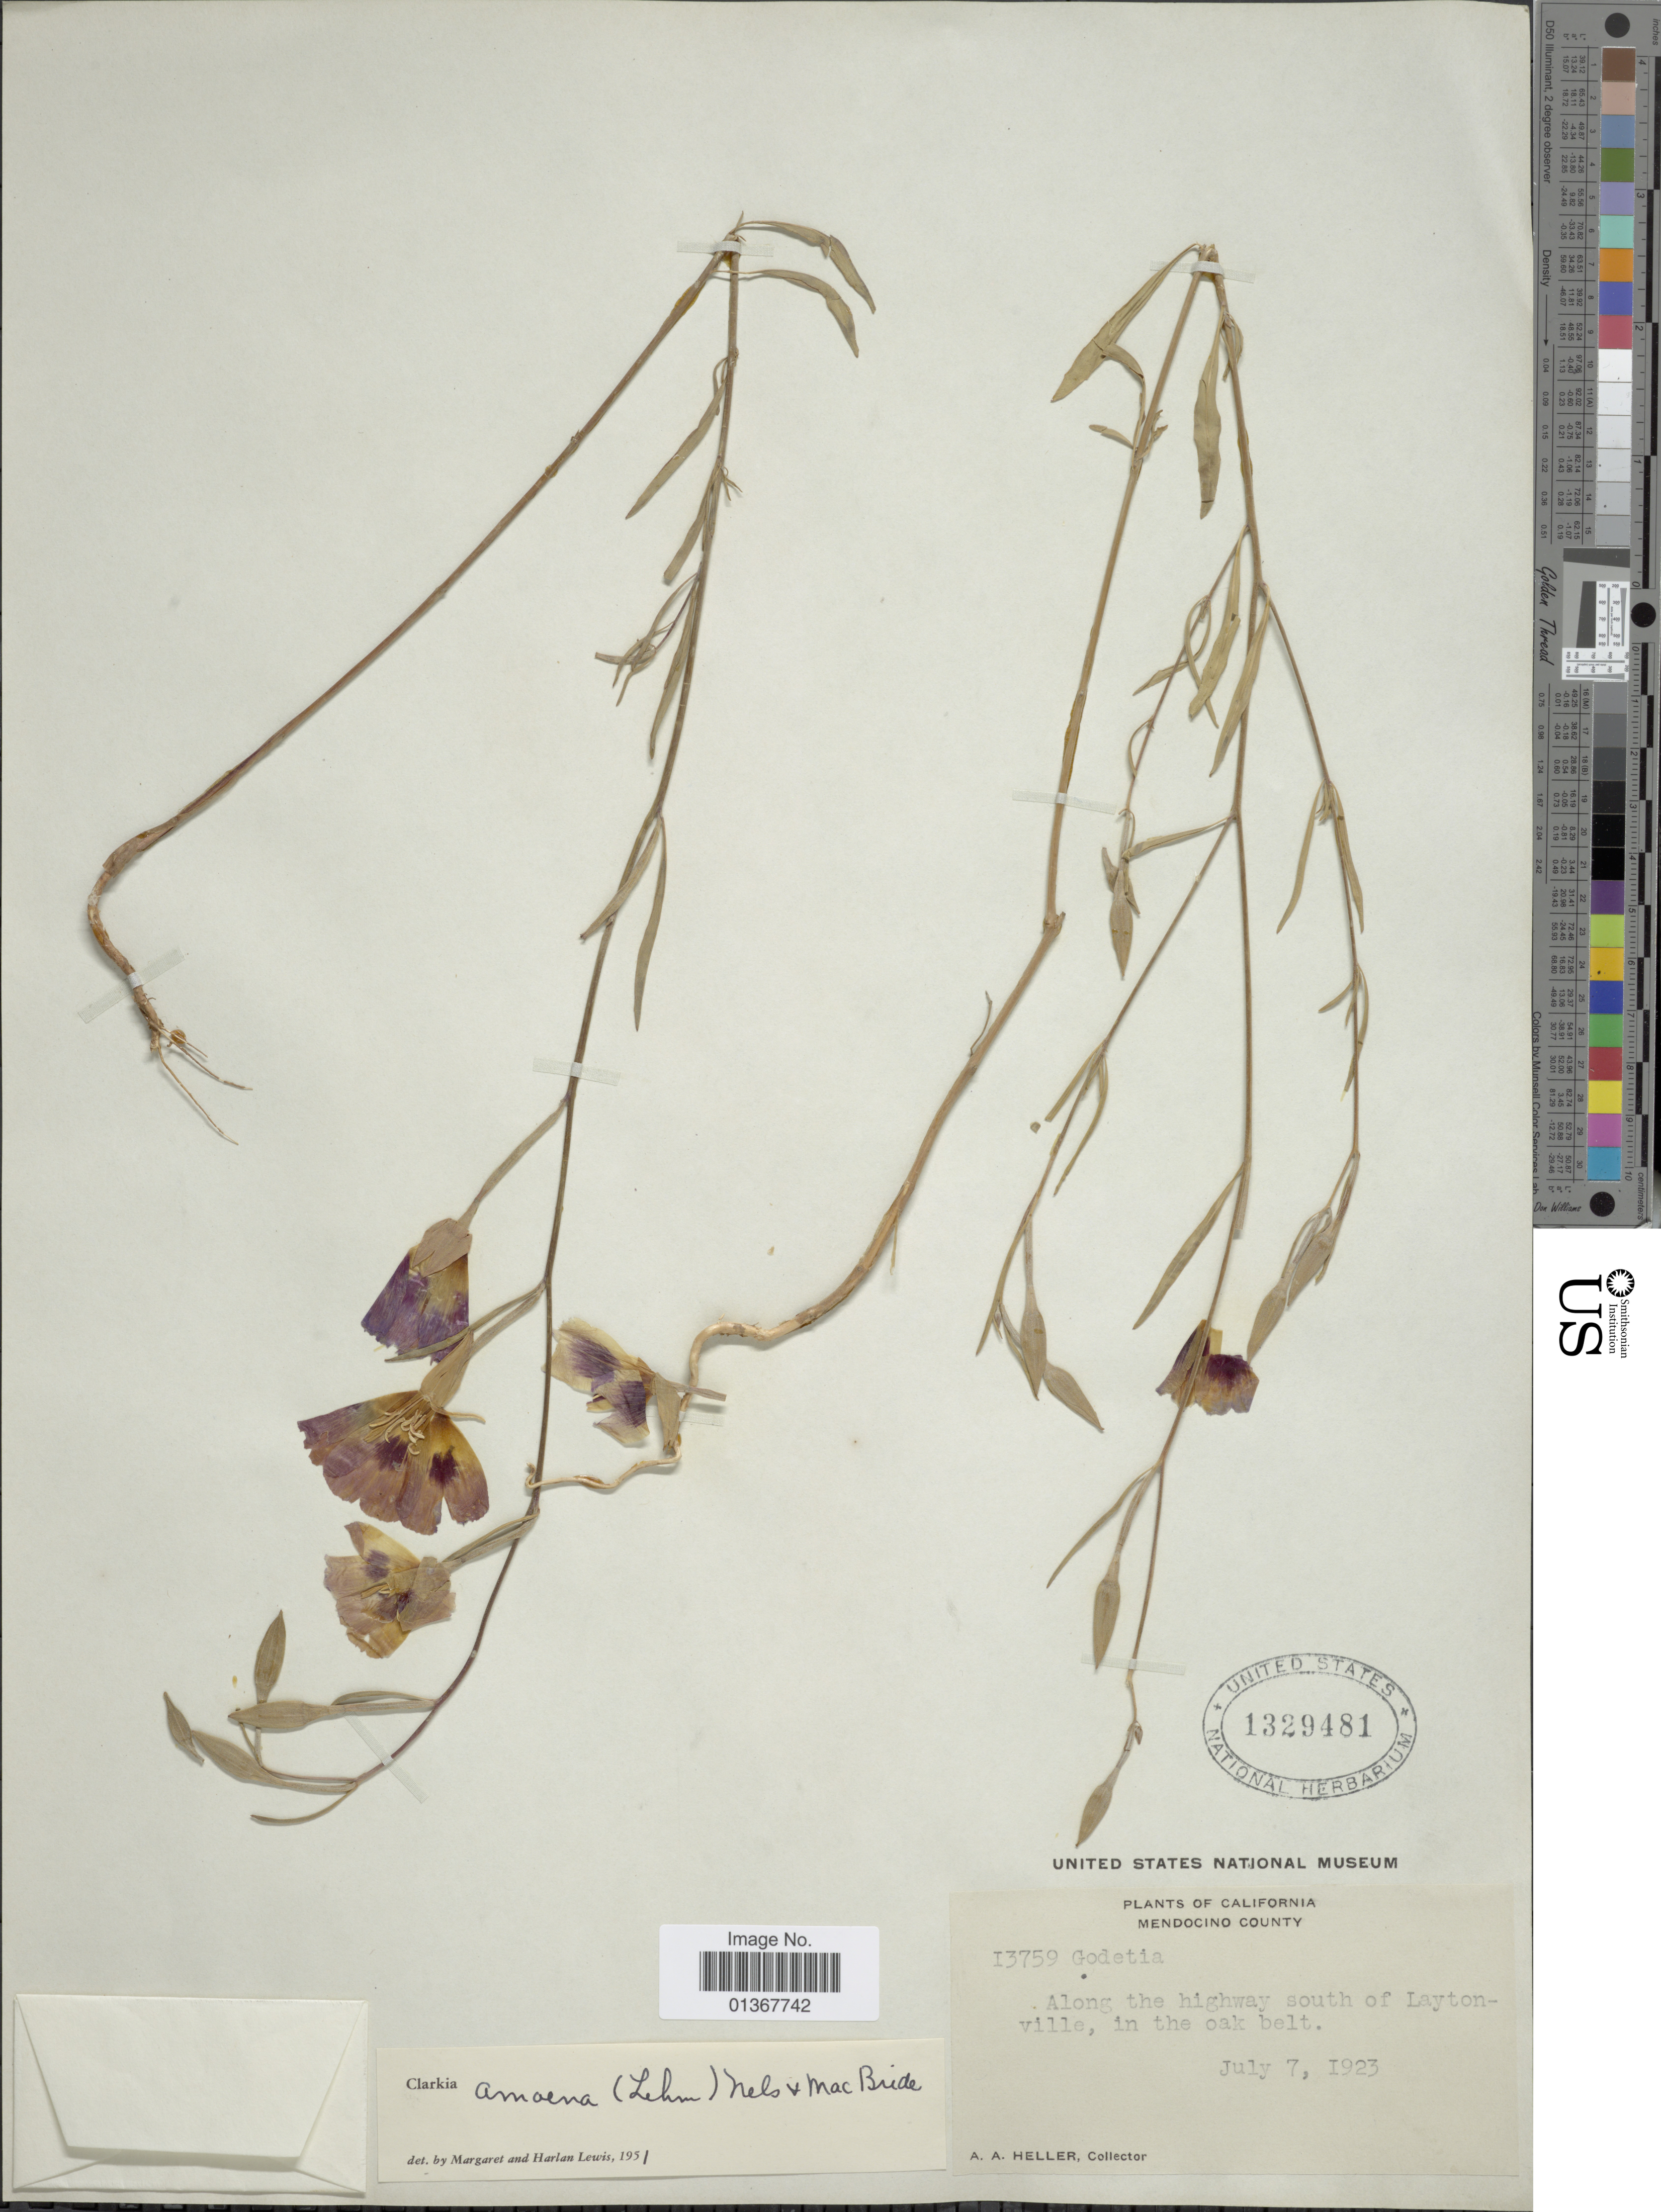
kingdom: Plantae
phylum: Tracheophyta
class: Magnoliopsida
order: Myrtales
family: Onagraceae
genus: Clarkia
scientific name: Clarkia amoena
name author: (Lehm.) A. Nelson & J.F. Macbr.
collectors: A. A. Heller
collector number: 13759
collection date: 1923-07-07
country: United States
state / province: California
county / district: Mendocino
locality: Mendocino County. Along the highway south of Layton-ville, in the oak belt.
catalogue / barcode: US 1329481